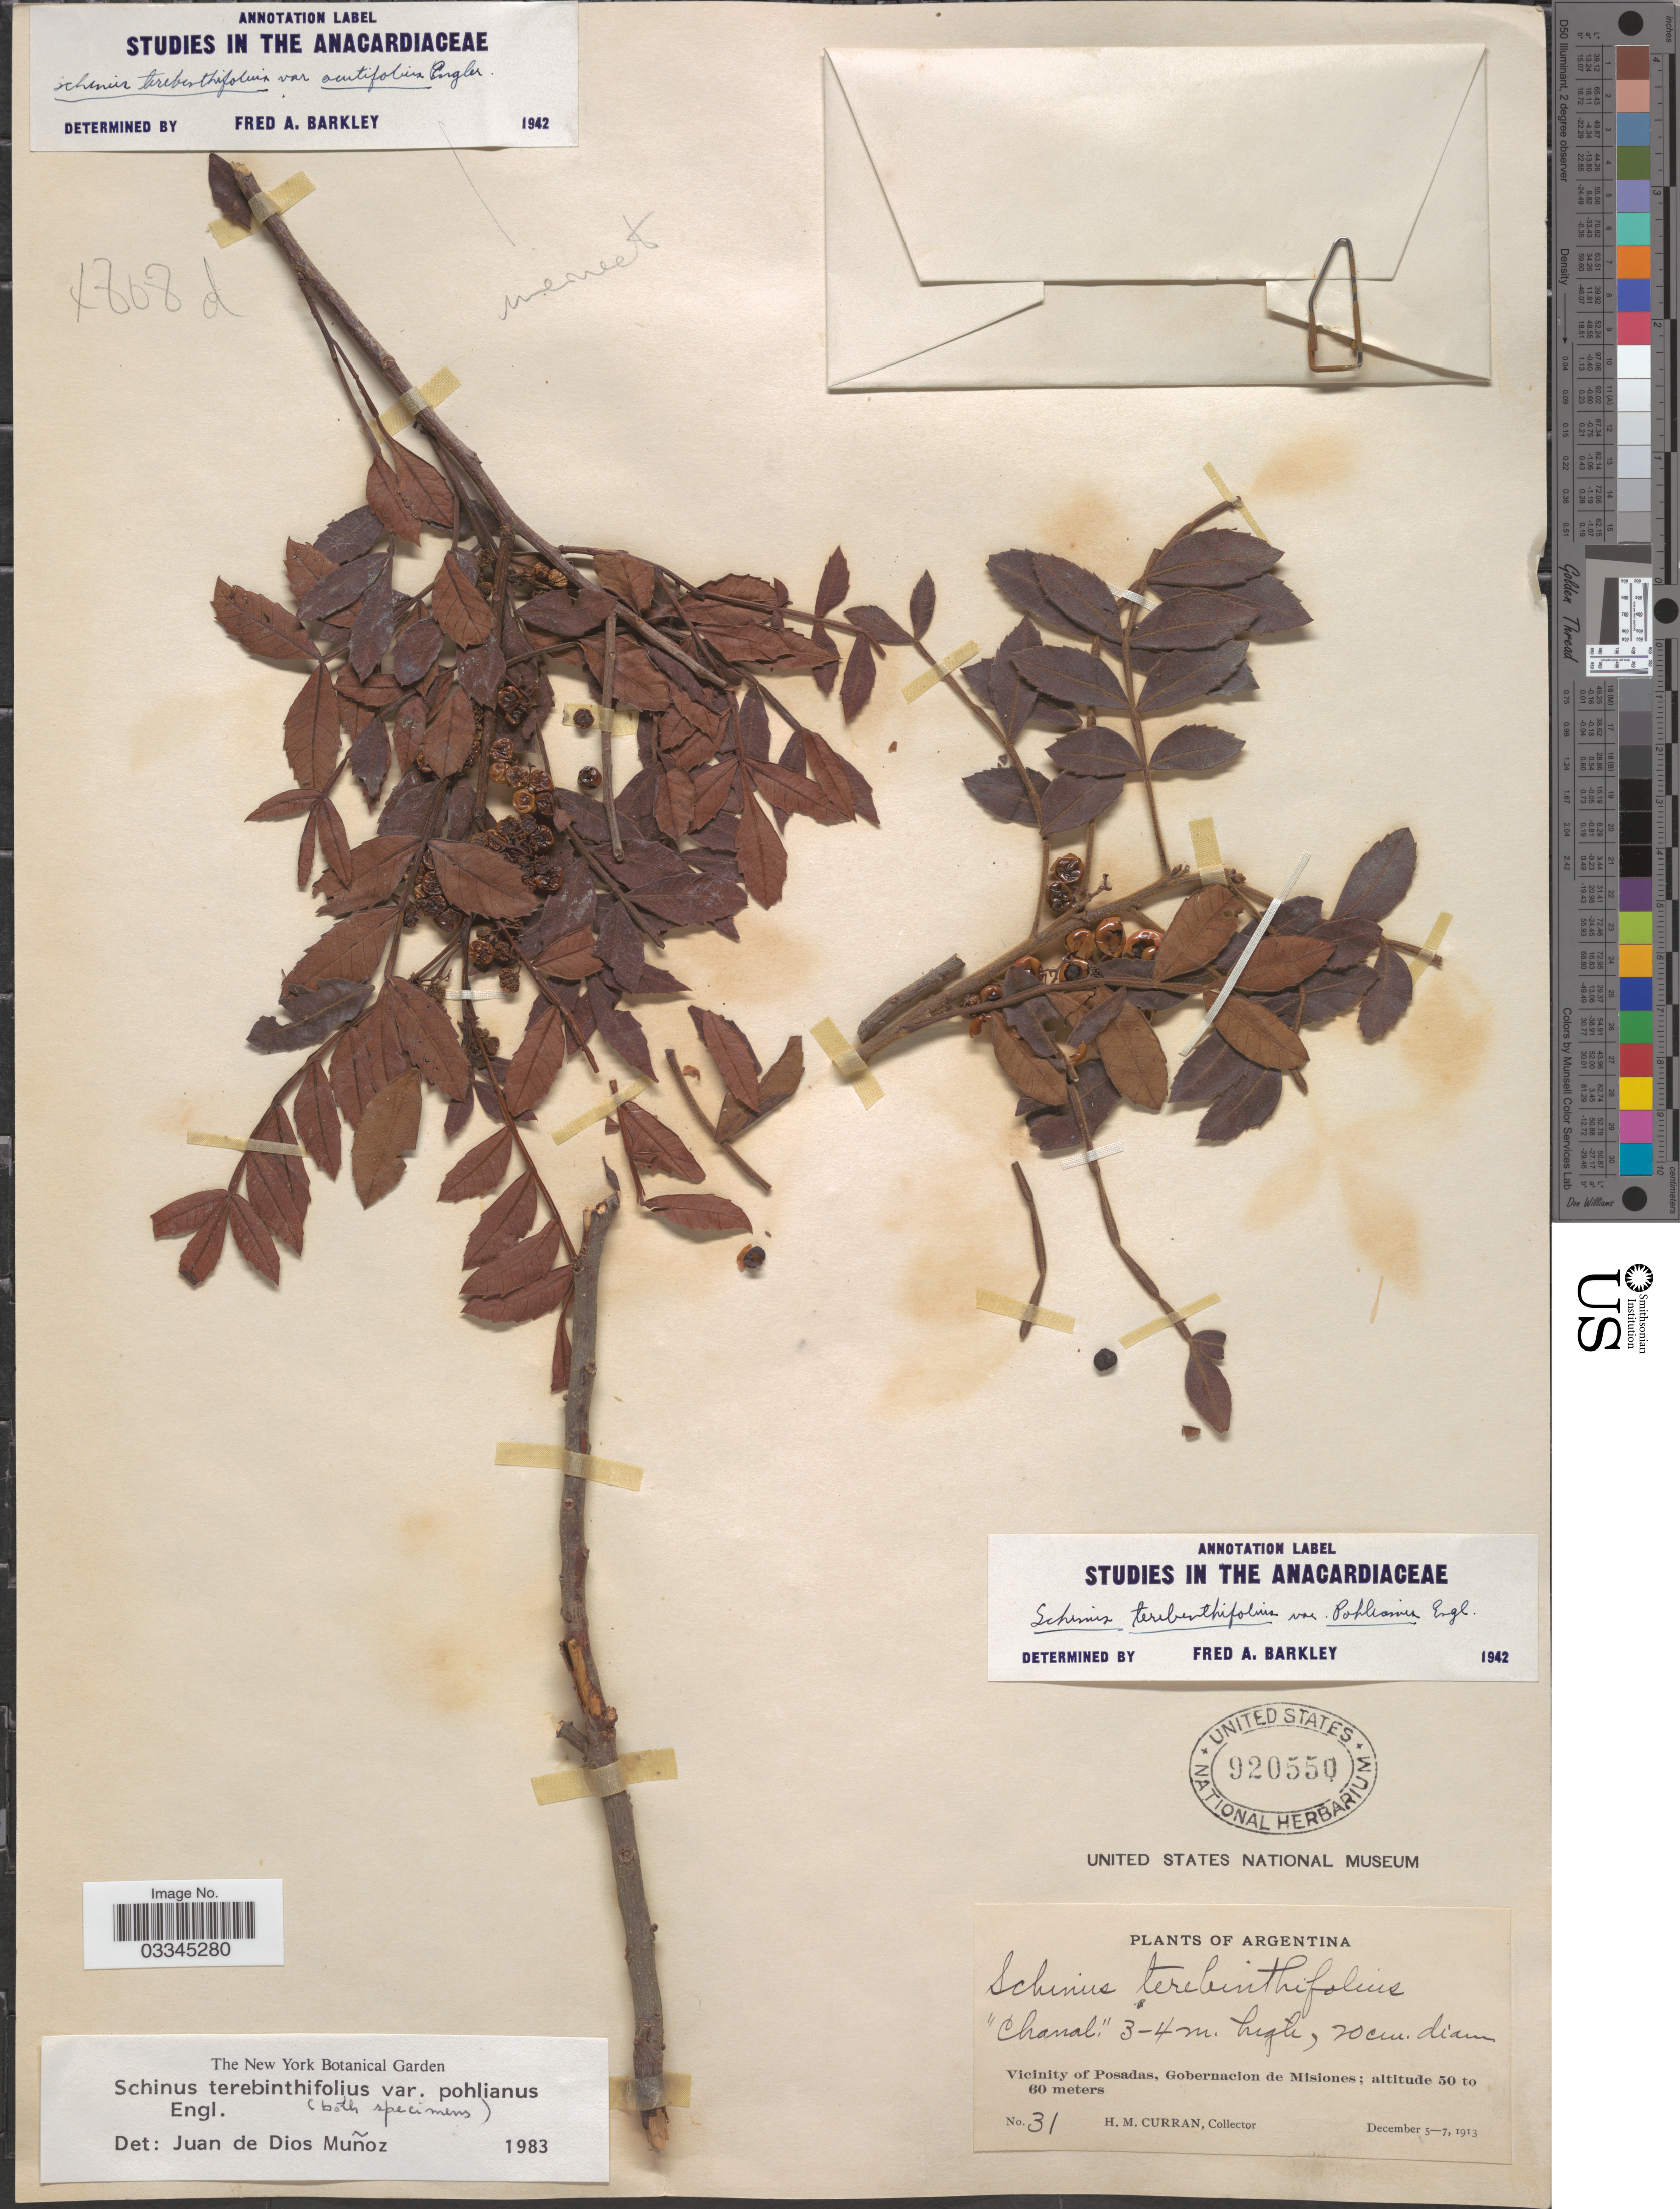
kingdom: Plantae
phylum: Tracheophyta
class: Magnoliopsida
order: Sapindales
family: Anacardiaceae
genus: Schinus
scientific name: Schinus terebinthifolia var. pohlianus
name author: Engl.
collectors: H. M. Curran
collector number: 31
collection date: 1913-12-05/1913-12-07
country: Argentina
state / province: Misiones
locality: Vicinity of Posadas, Gobernacion de Misiones.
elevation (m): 50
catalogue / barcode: US 920550